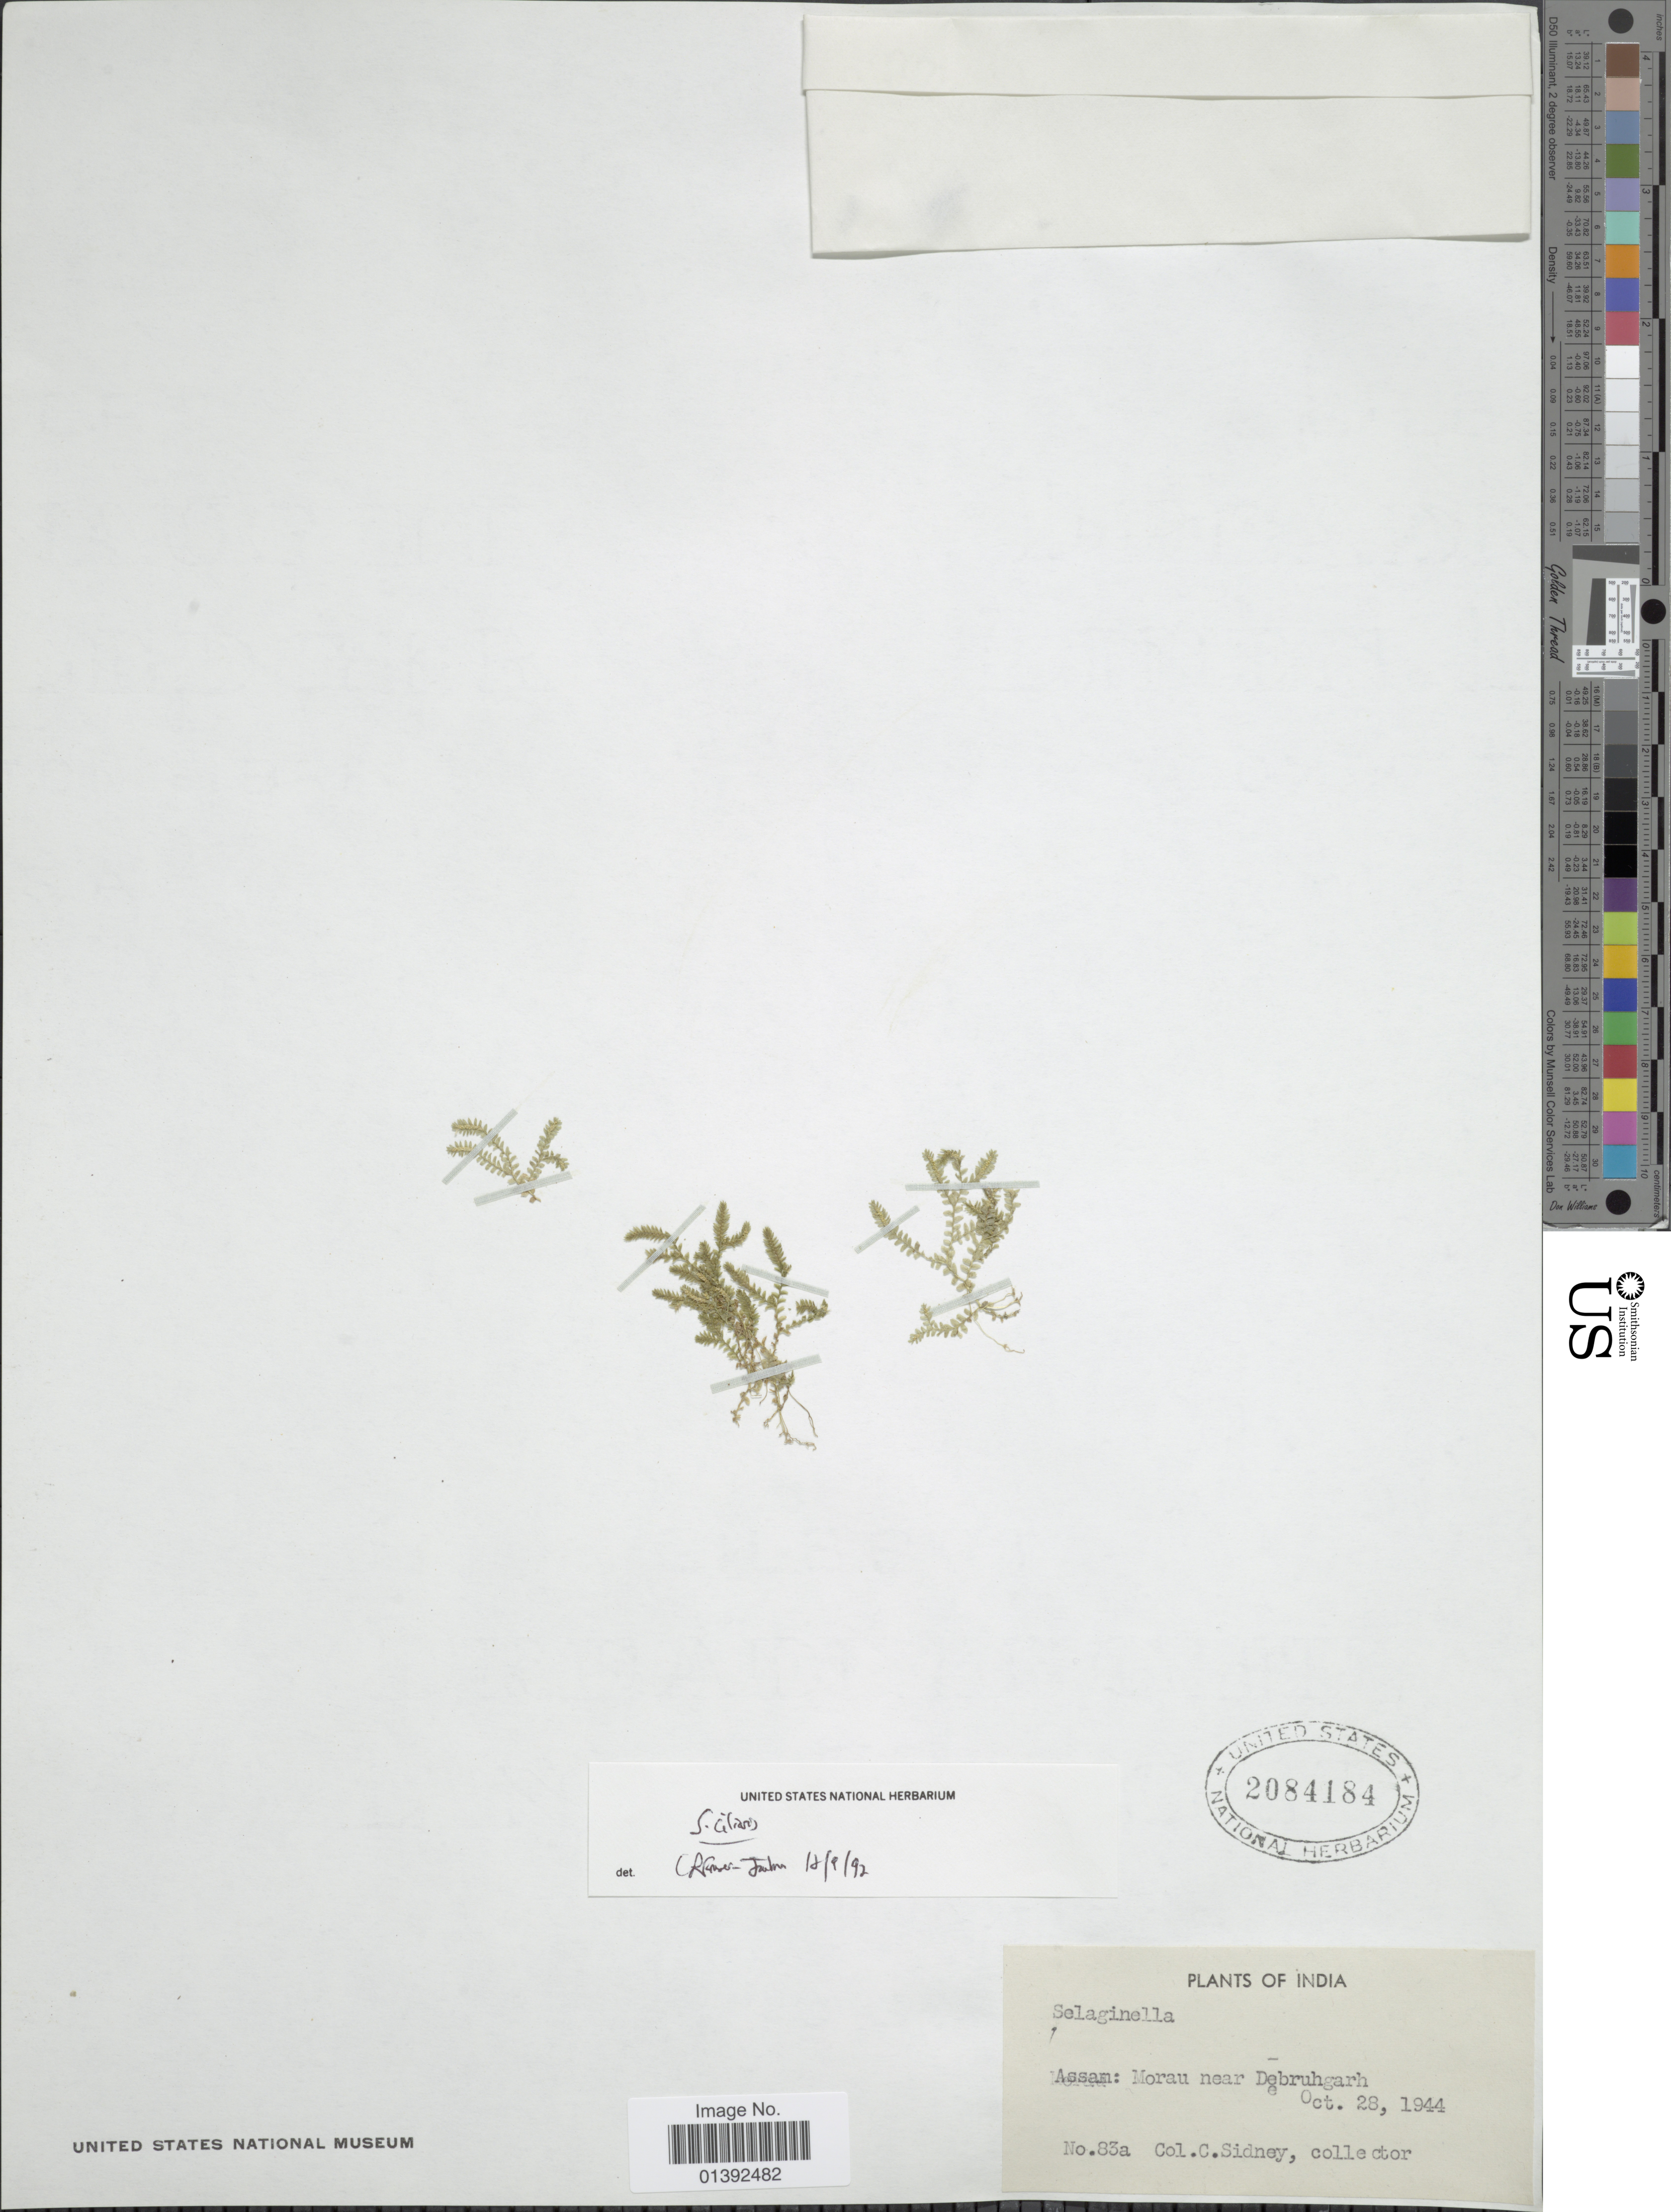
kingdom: Plantae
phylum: Tracheophyta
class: Lycopodiopsida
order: Selaginellales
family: Selaginellaceae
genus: Selaginella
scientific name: Selaginella sp.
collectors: C. Sidney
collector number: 83a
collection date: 1944-10-28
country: India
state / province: Assam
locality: Morau near Debruhgarh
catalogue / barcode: US 2084184